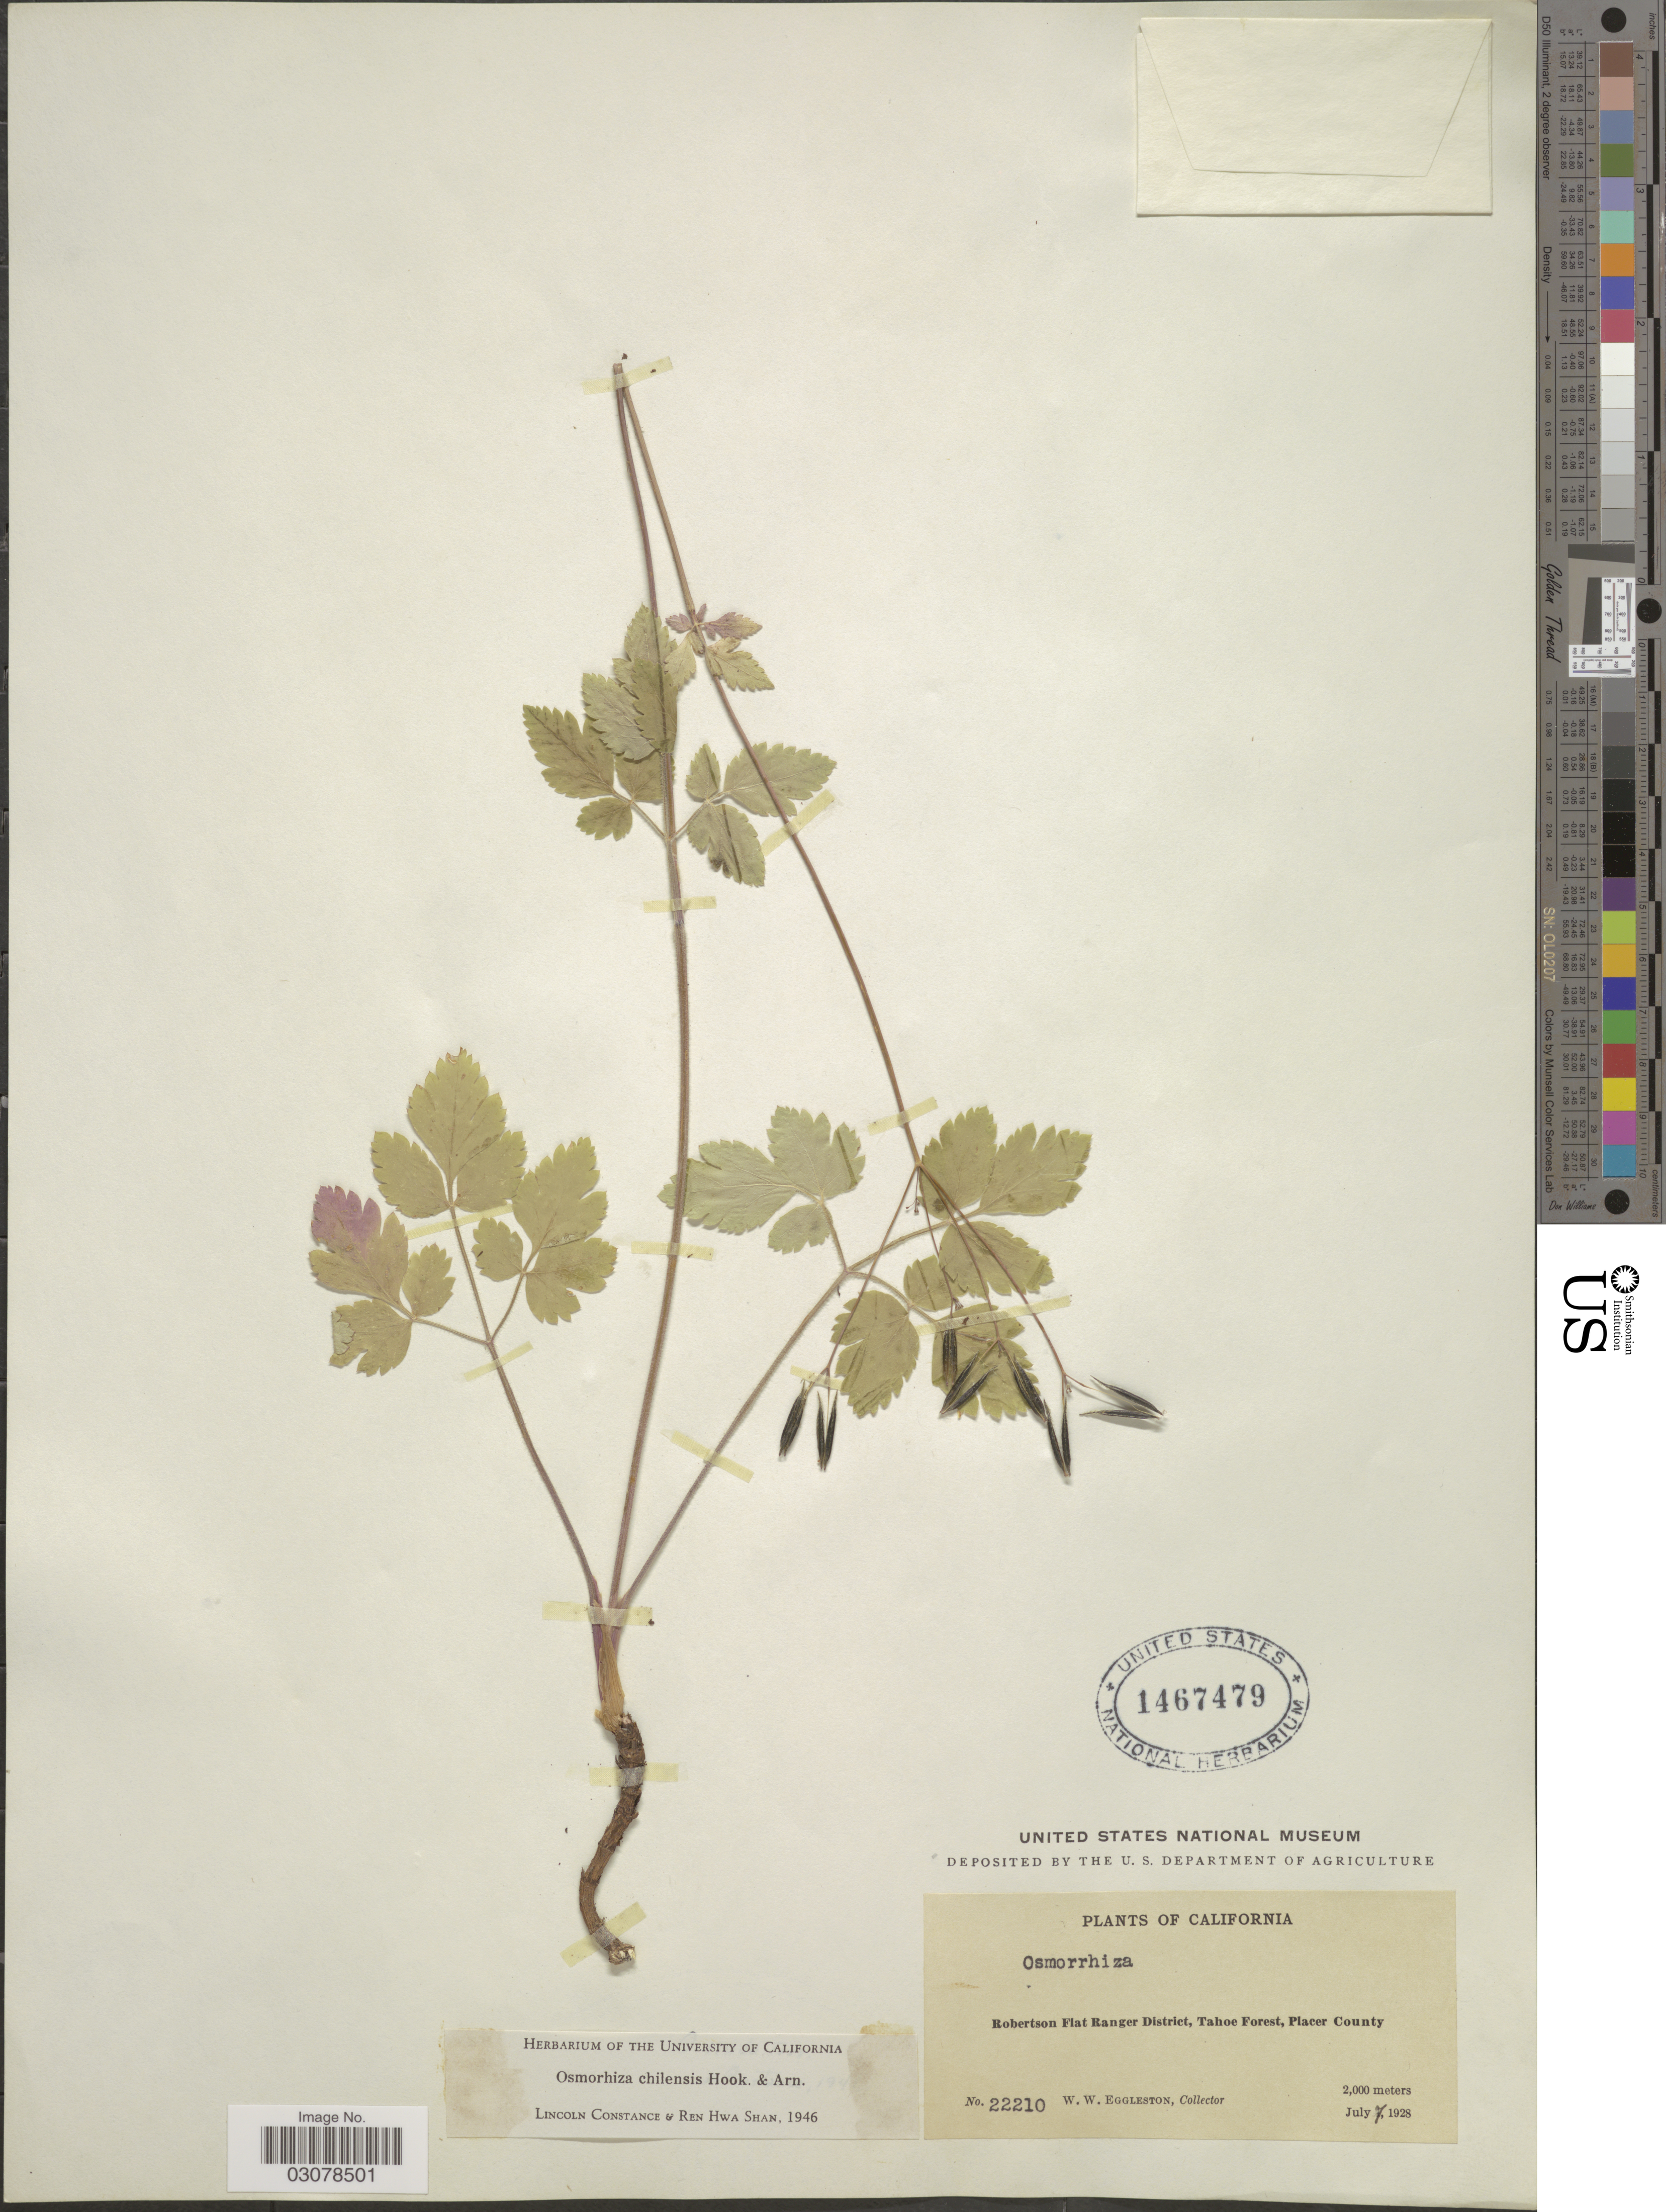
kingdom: Plantae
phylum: Tracheophyta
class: Magnoliopsida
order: Apiales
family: Apiaceae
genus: Osmorhiza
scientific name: Osmorhiza chilensis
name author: Hook. & Arn.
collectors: W. W. Eggleston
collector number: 22210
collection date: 1928-07-07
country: United States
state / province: California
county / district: Placer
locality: Robertson Flat Ranger District, Tahoe Forest, Placer County.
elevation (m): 2000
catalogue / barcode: US 1467479